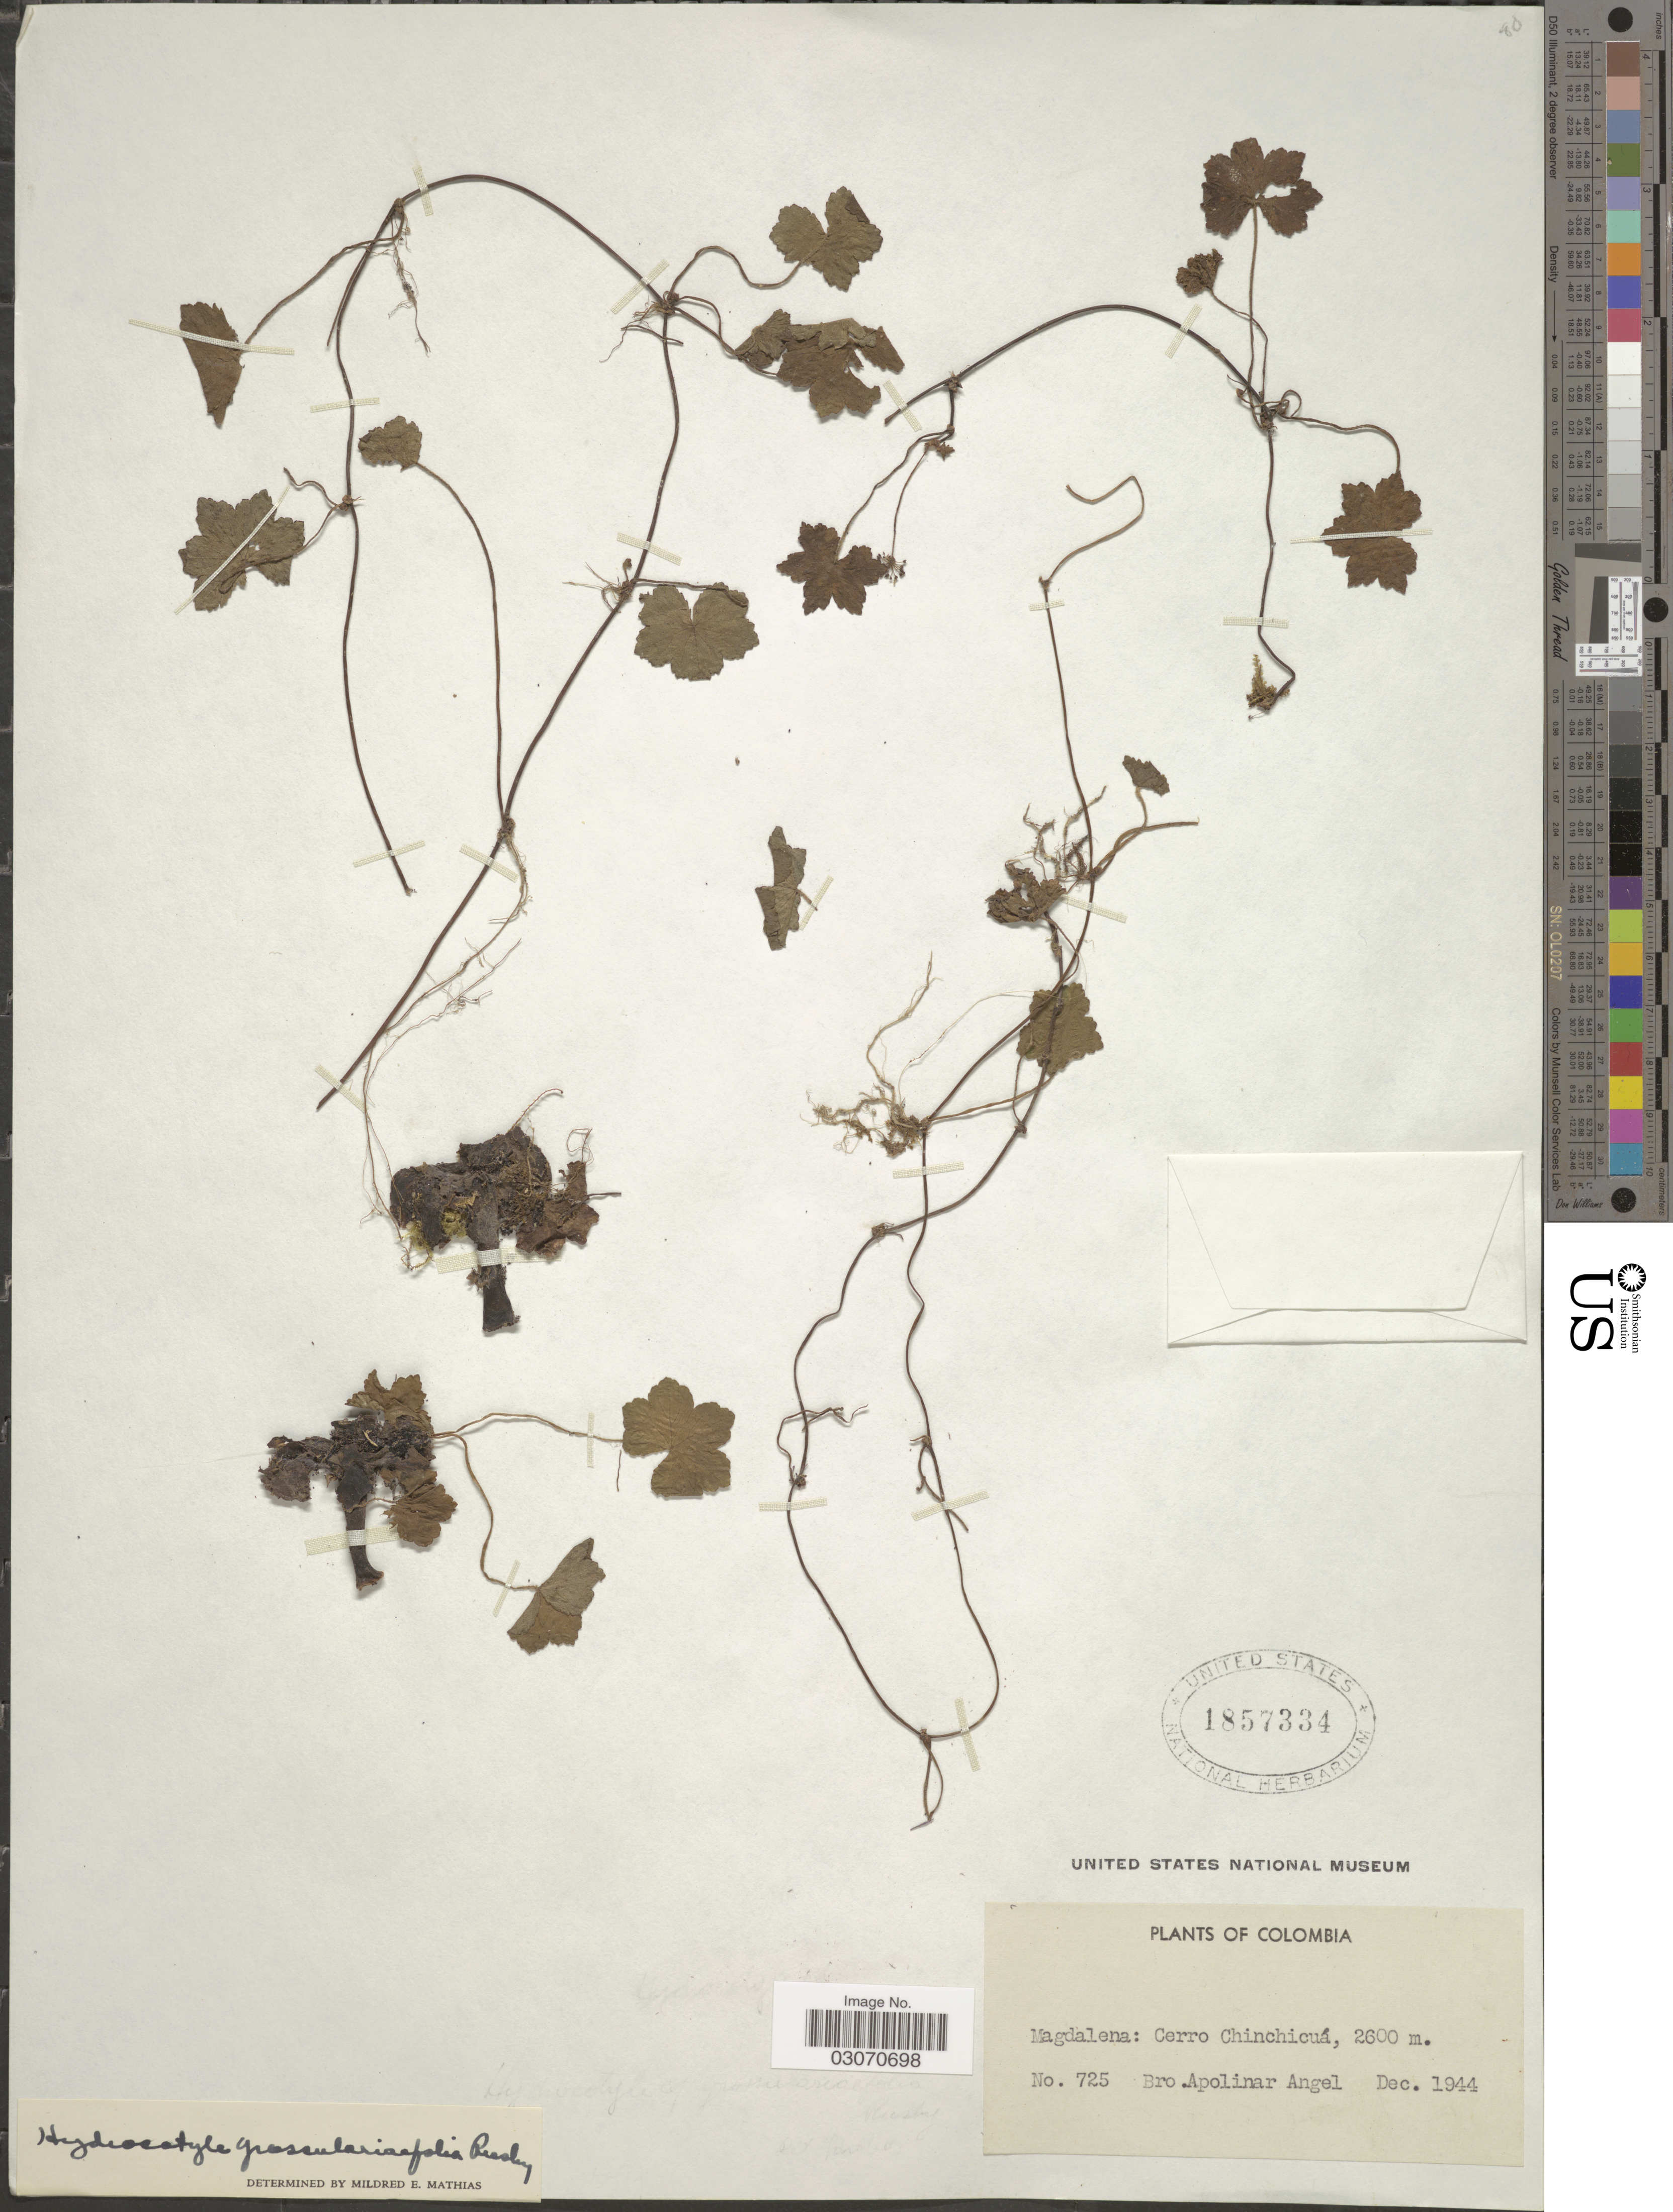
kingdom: Plantae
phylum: Tracheophyta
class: Magnoliopsida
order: Apiales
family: Araliaceae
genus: Hydrocotyle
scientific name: Hydrocotyle grossulariifolia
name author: Rusby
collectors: B. Apollinar Angel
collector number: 725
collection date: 1944-12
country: Colombia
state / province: Magdalena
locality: Cerro Chinchicuá.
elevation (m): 2600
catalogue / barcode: US 1857334